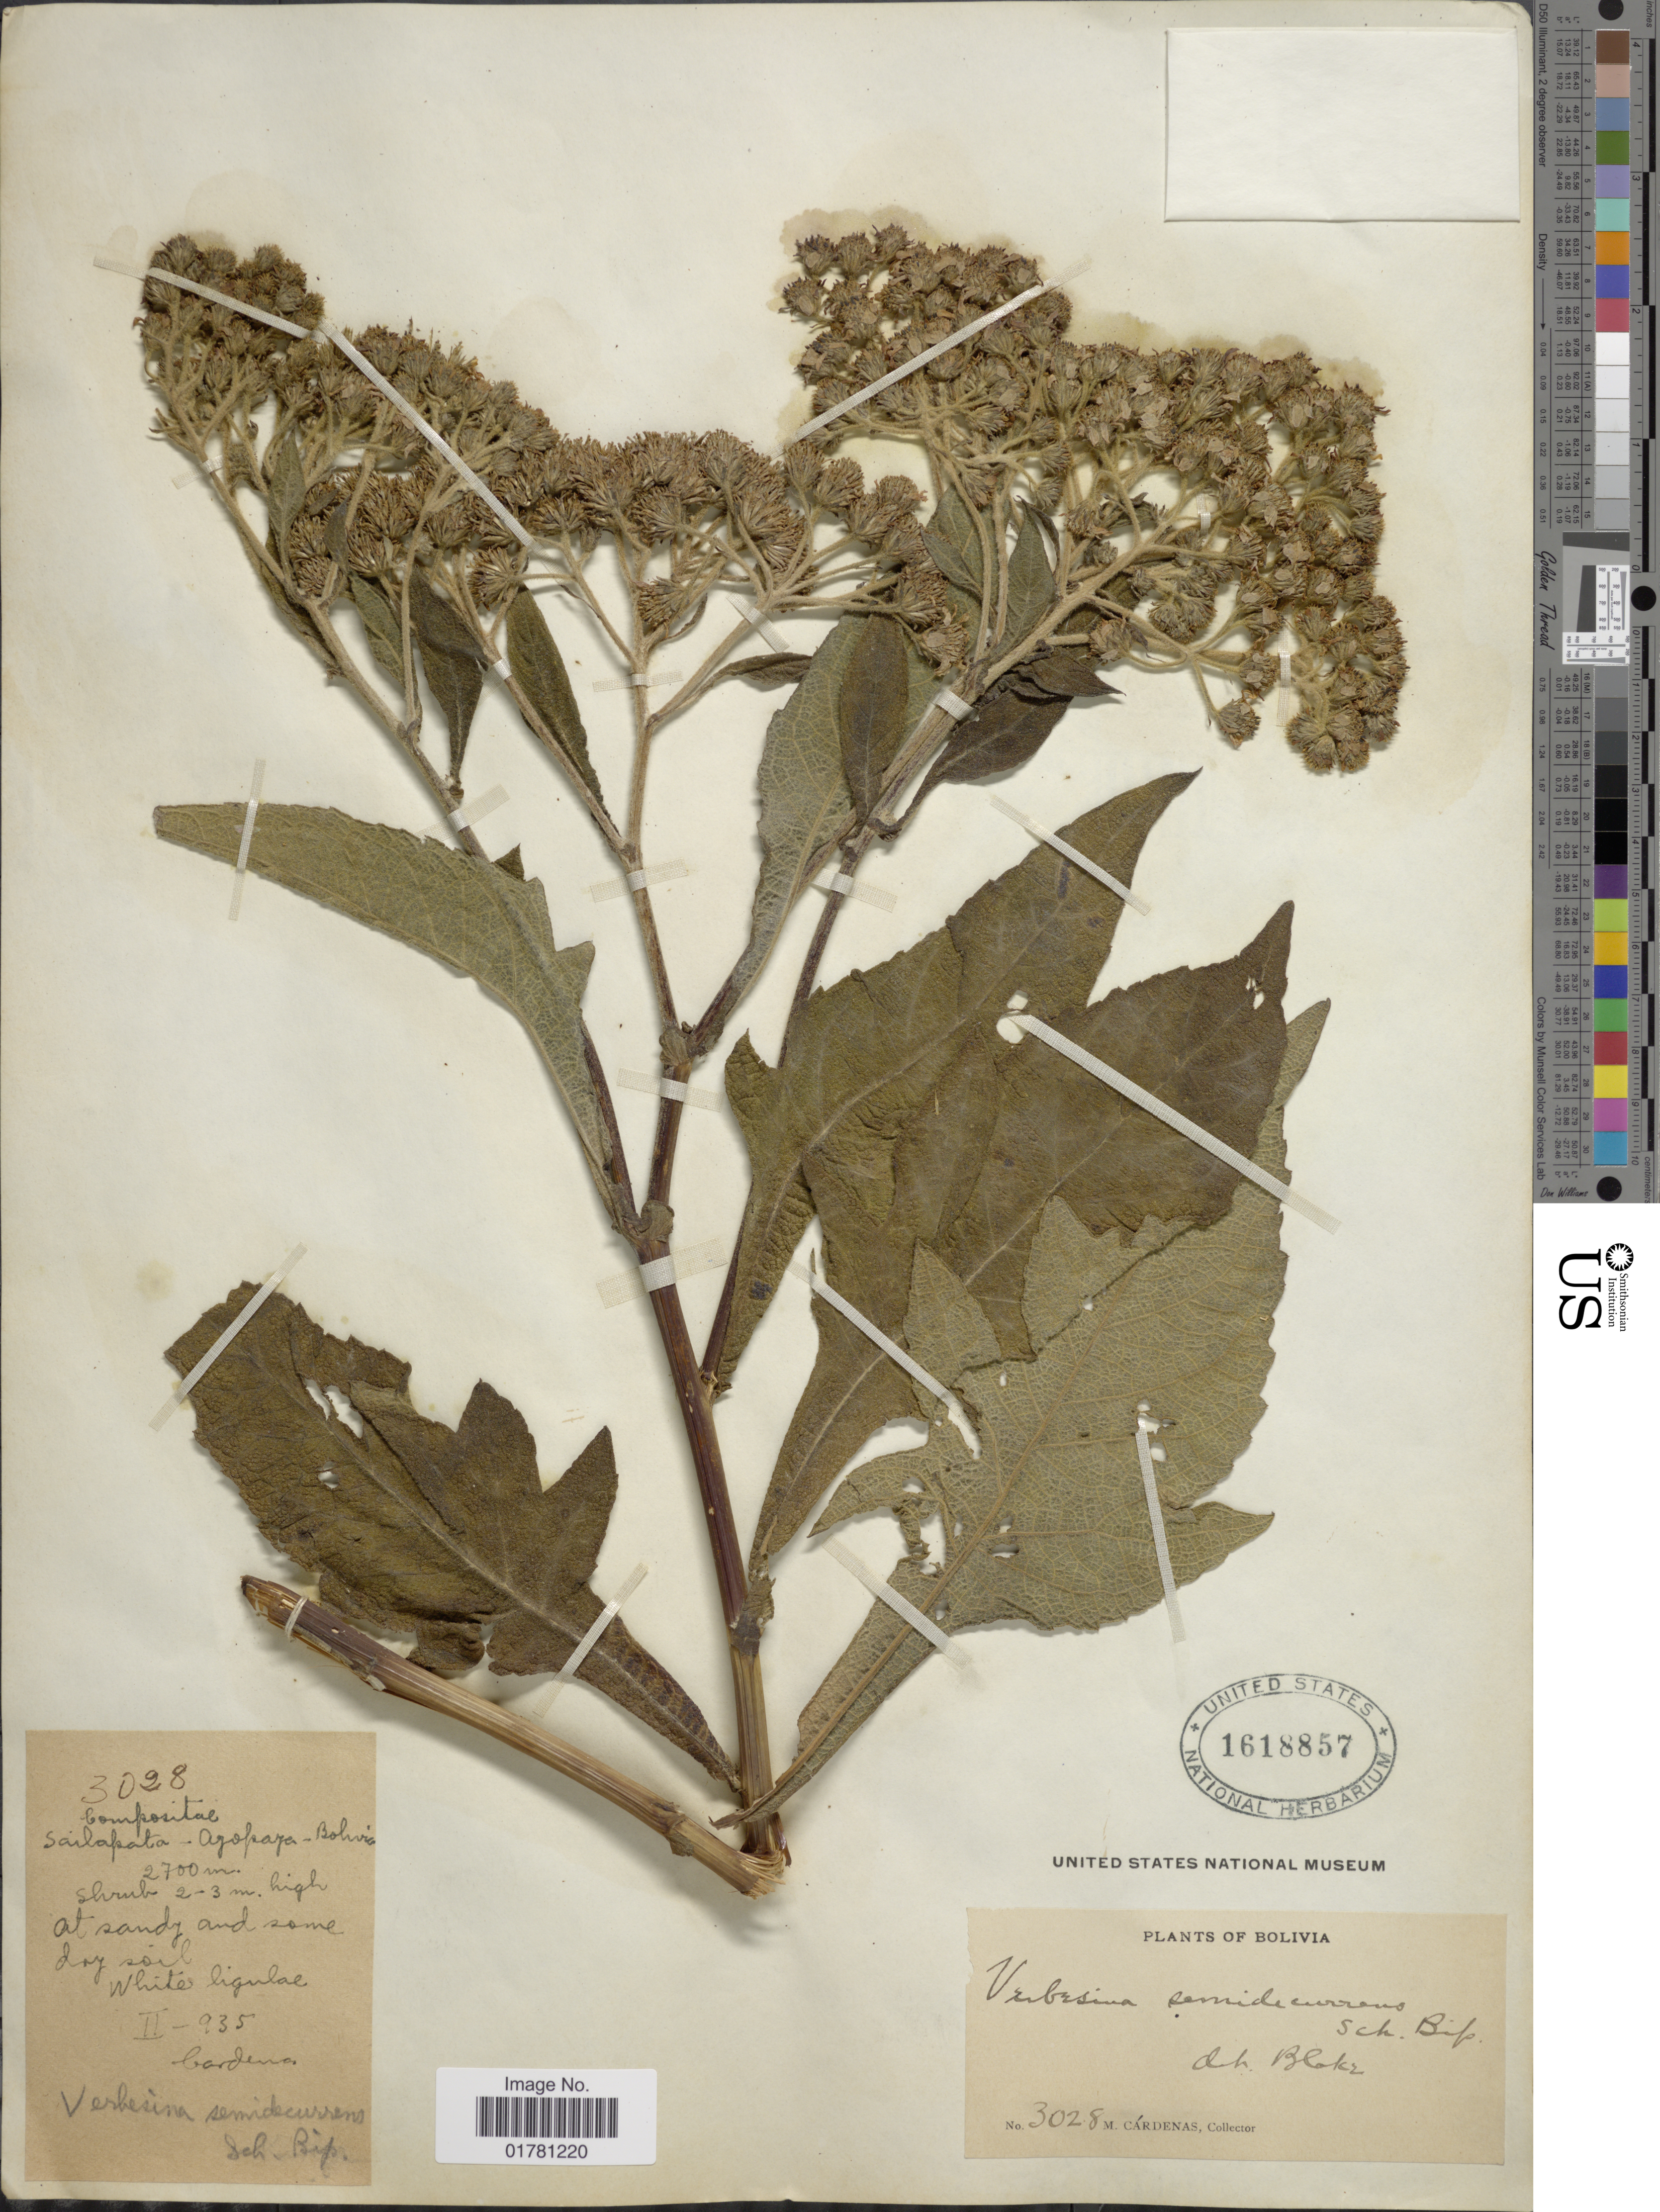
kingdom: Plantae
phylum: Tracheophyta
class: Magnoliopsida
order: Asterales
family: Asteraceae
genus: Verbesina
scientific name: Verbesina semidecurrens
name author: Kuntze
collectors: M. Cárdenas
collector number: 3028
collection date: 1935-02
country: Bolivia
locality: Sailapata - Ayopaya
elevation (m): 2700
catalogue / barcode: US 1618857